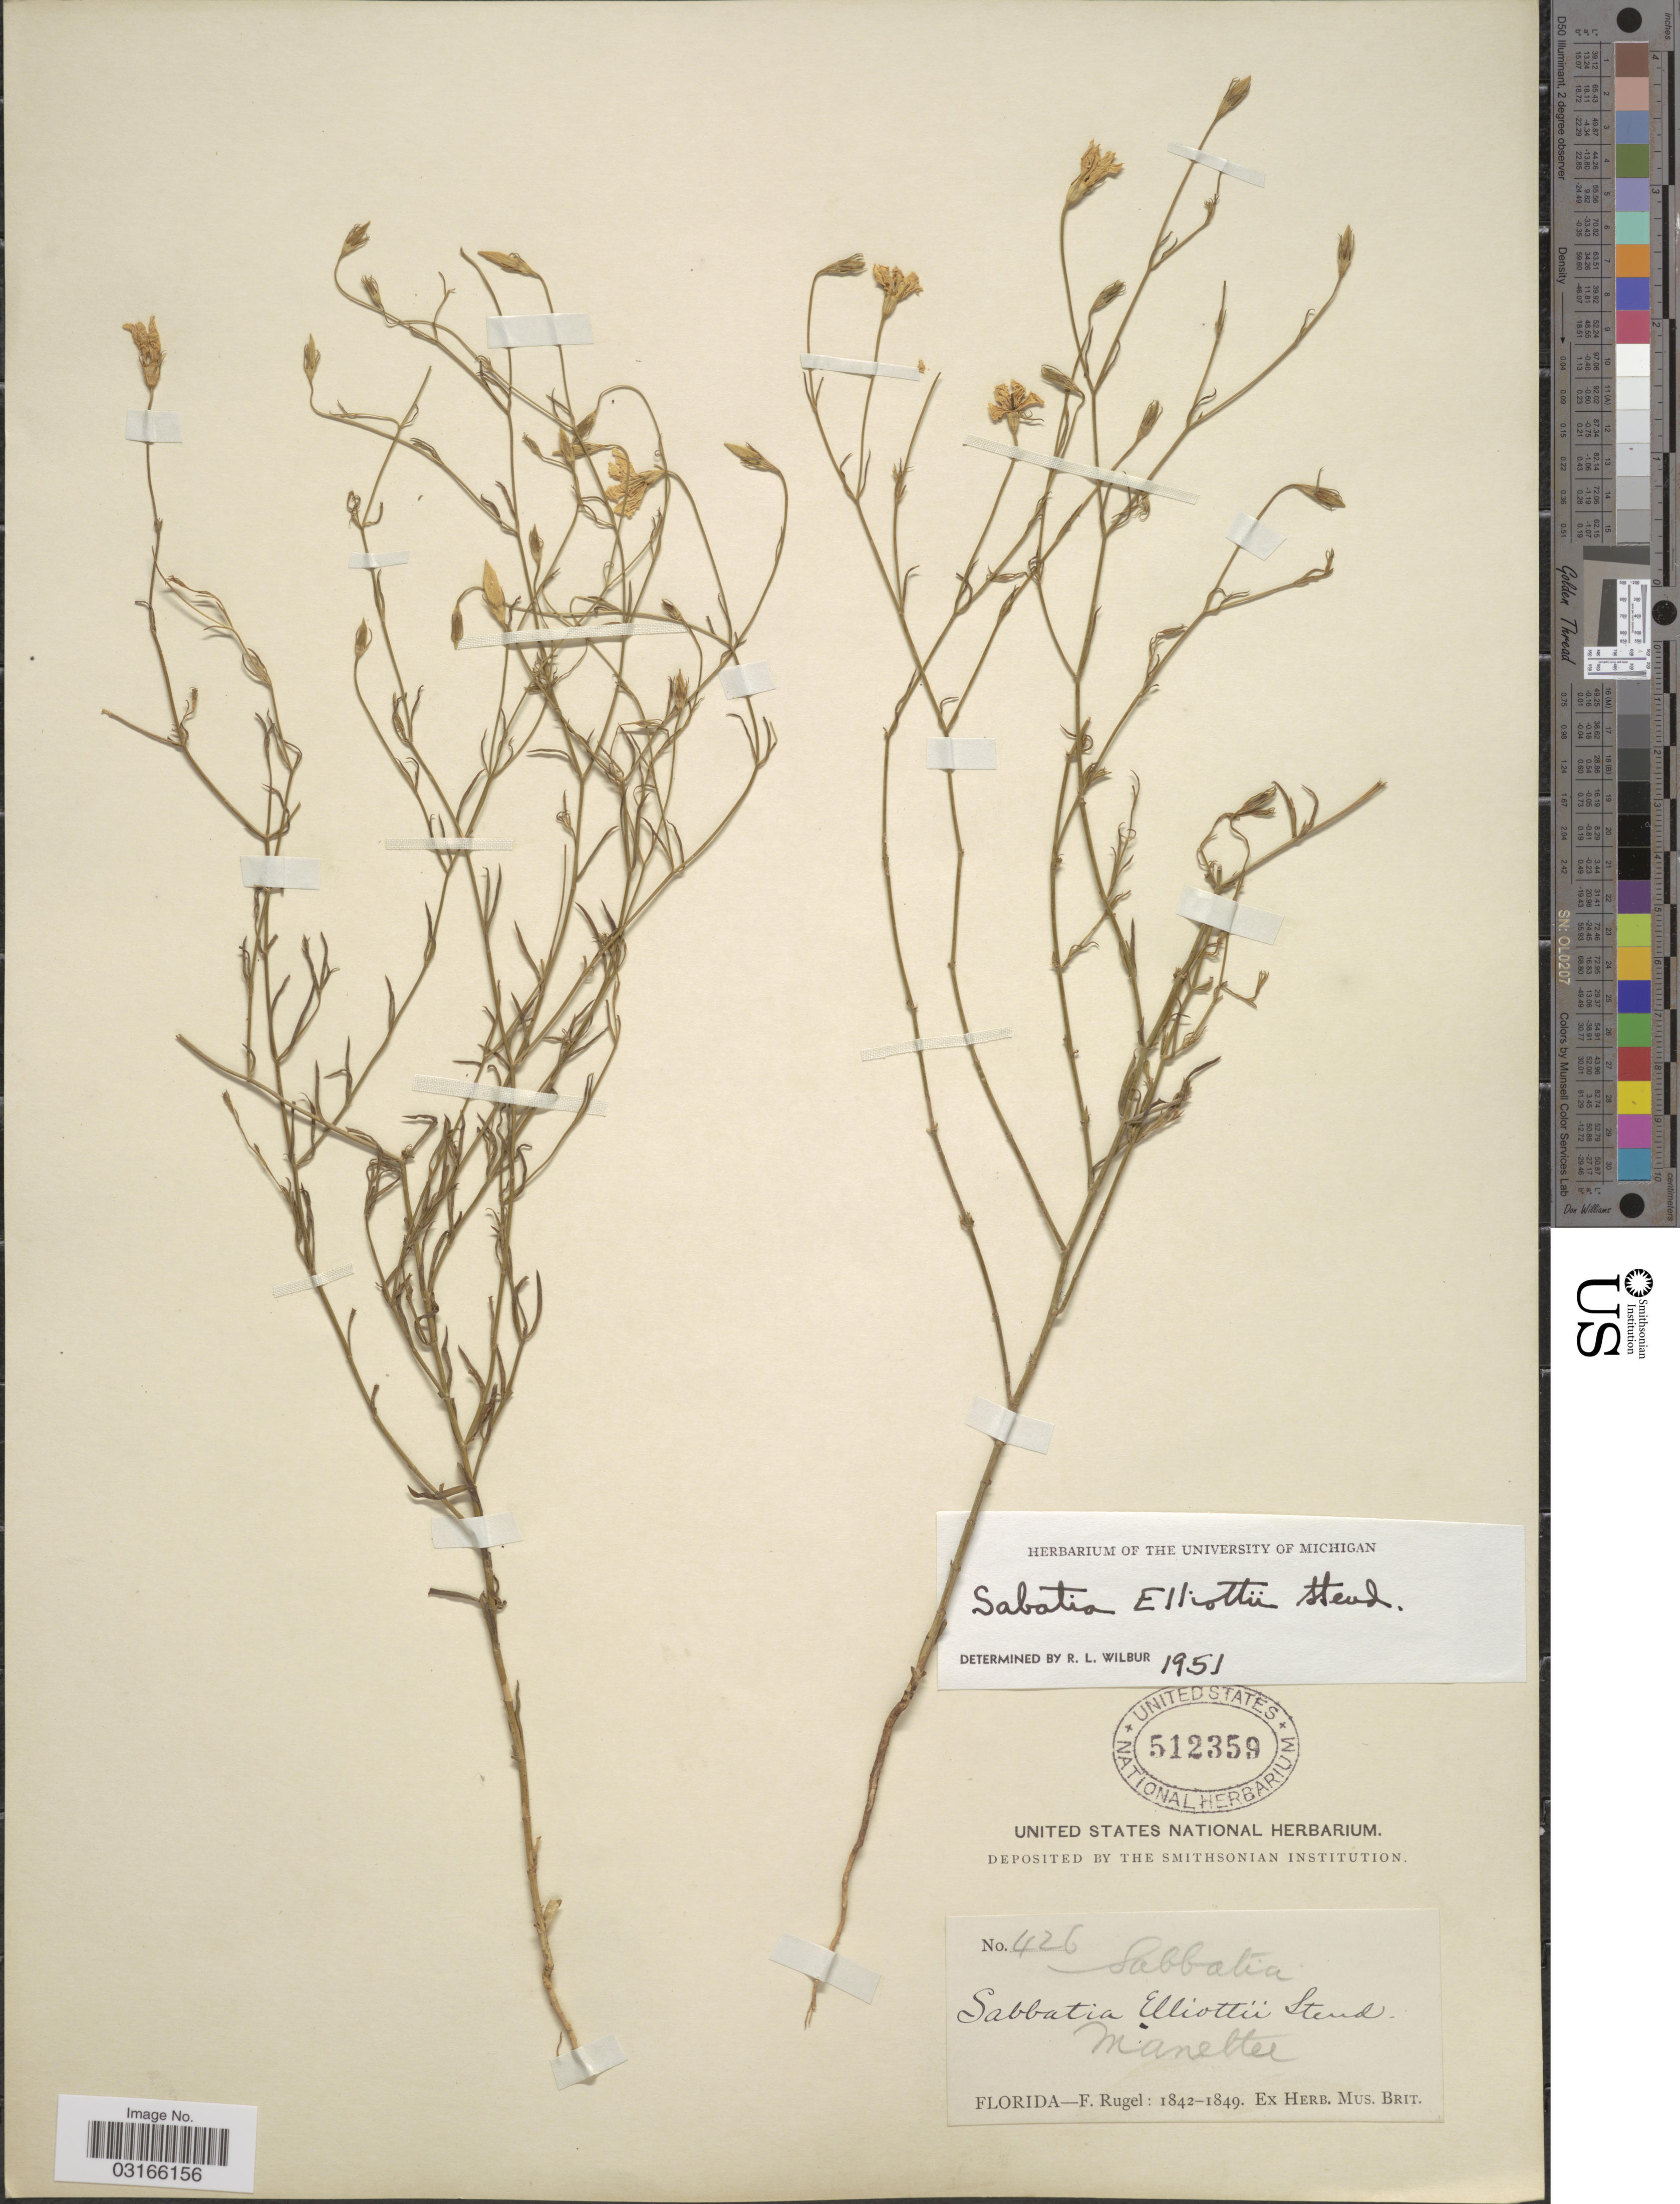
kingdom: Plantae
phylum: Tracheophyta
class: Magnoliopsida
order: Gentianales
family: Gentianaceae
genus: Sabatia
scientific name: Sabatia brevifolia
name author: Raf.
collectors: F. Rugel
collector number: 426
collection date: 1842/1849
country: United States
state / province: Florida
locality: Manettee.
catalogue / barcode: US 512359